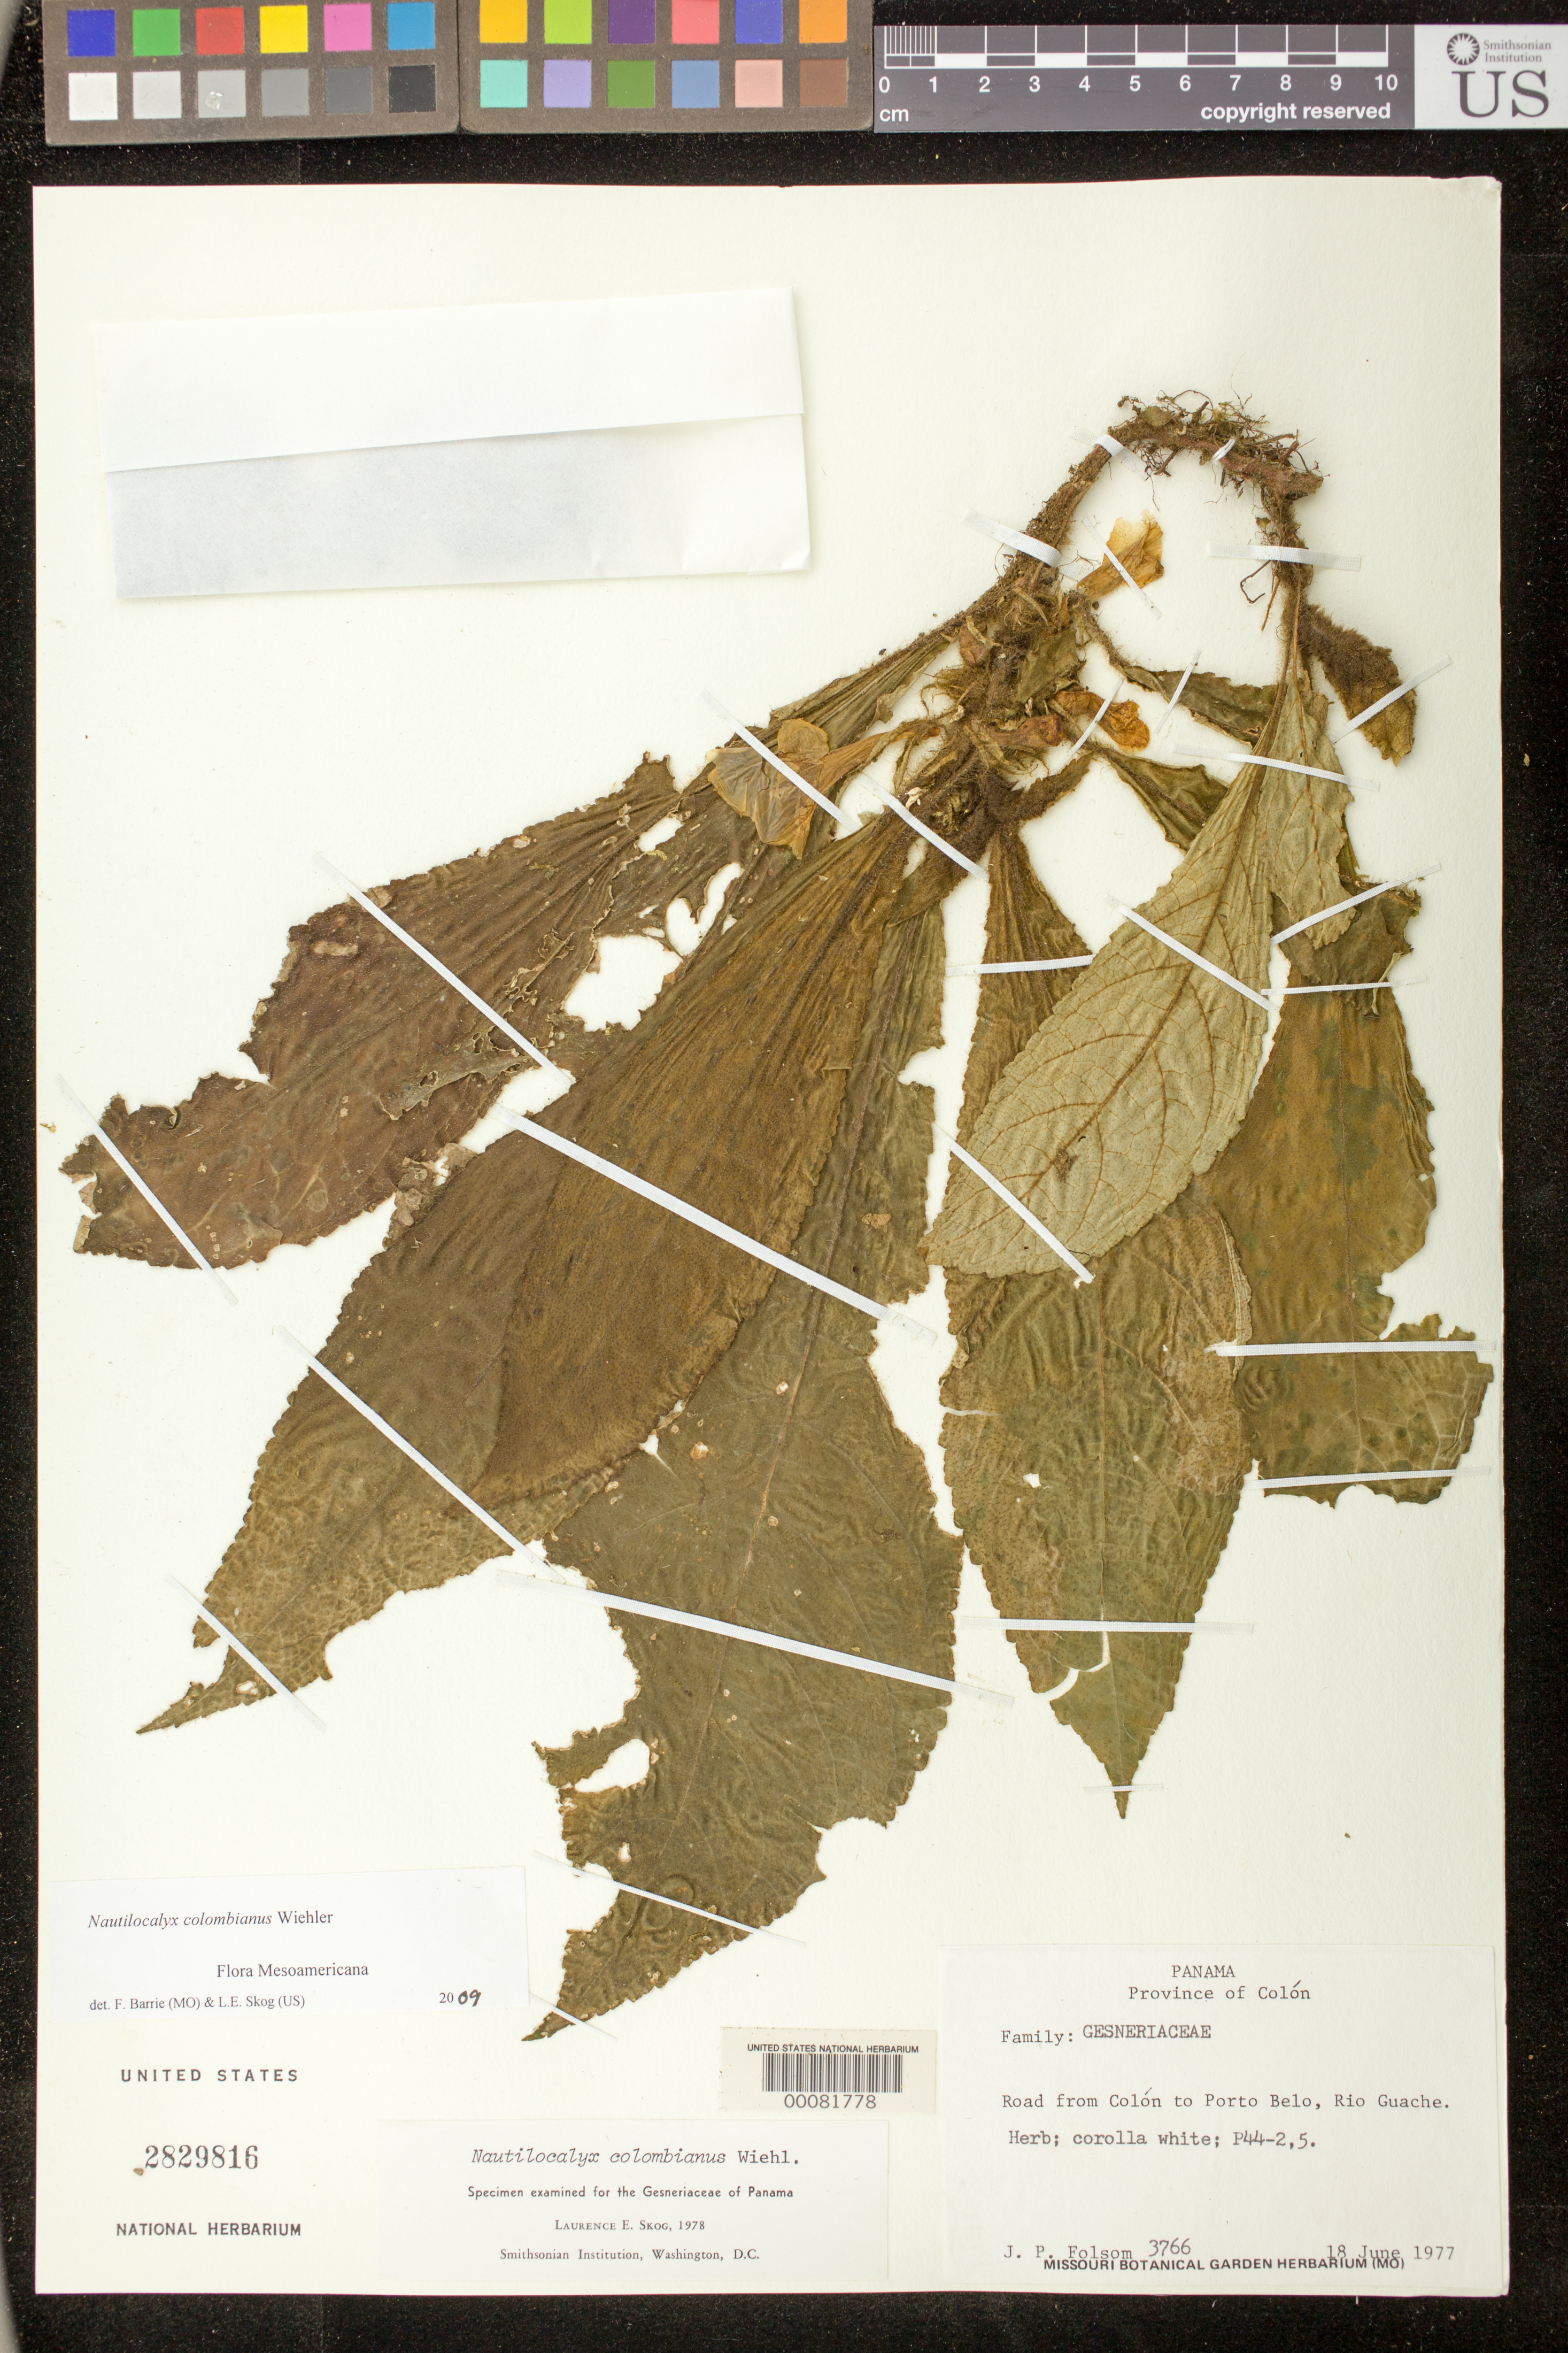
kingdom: Plantae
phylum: Tracheophyta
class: Magnoliopsida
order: Lamiales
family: Gesneriaceae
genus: Nautilocalyx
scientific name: Nautilocalyx colombianus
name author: Wiehler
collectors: J. P. Folsom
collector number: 3766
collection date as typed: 18 Jun 1977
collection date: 1977-06-18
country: Panama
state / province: Colón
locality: Road from Colon to Porto Belo, Rio Guache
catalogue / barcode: US 2829816